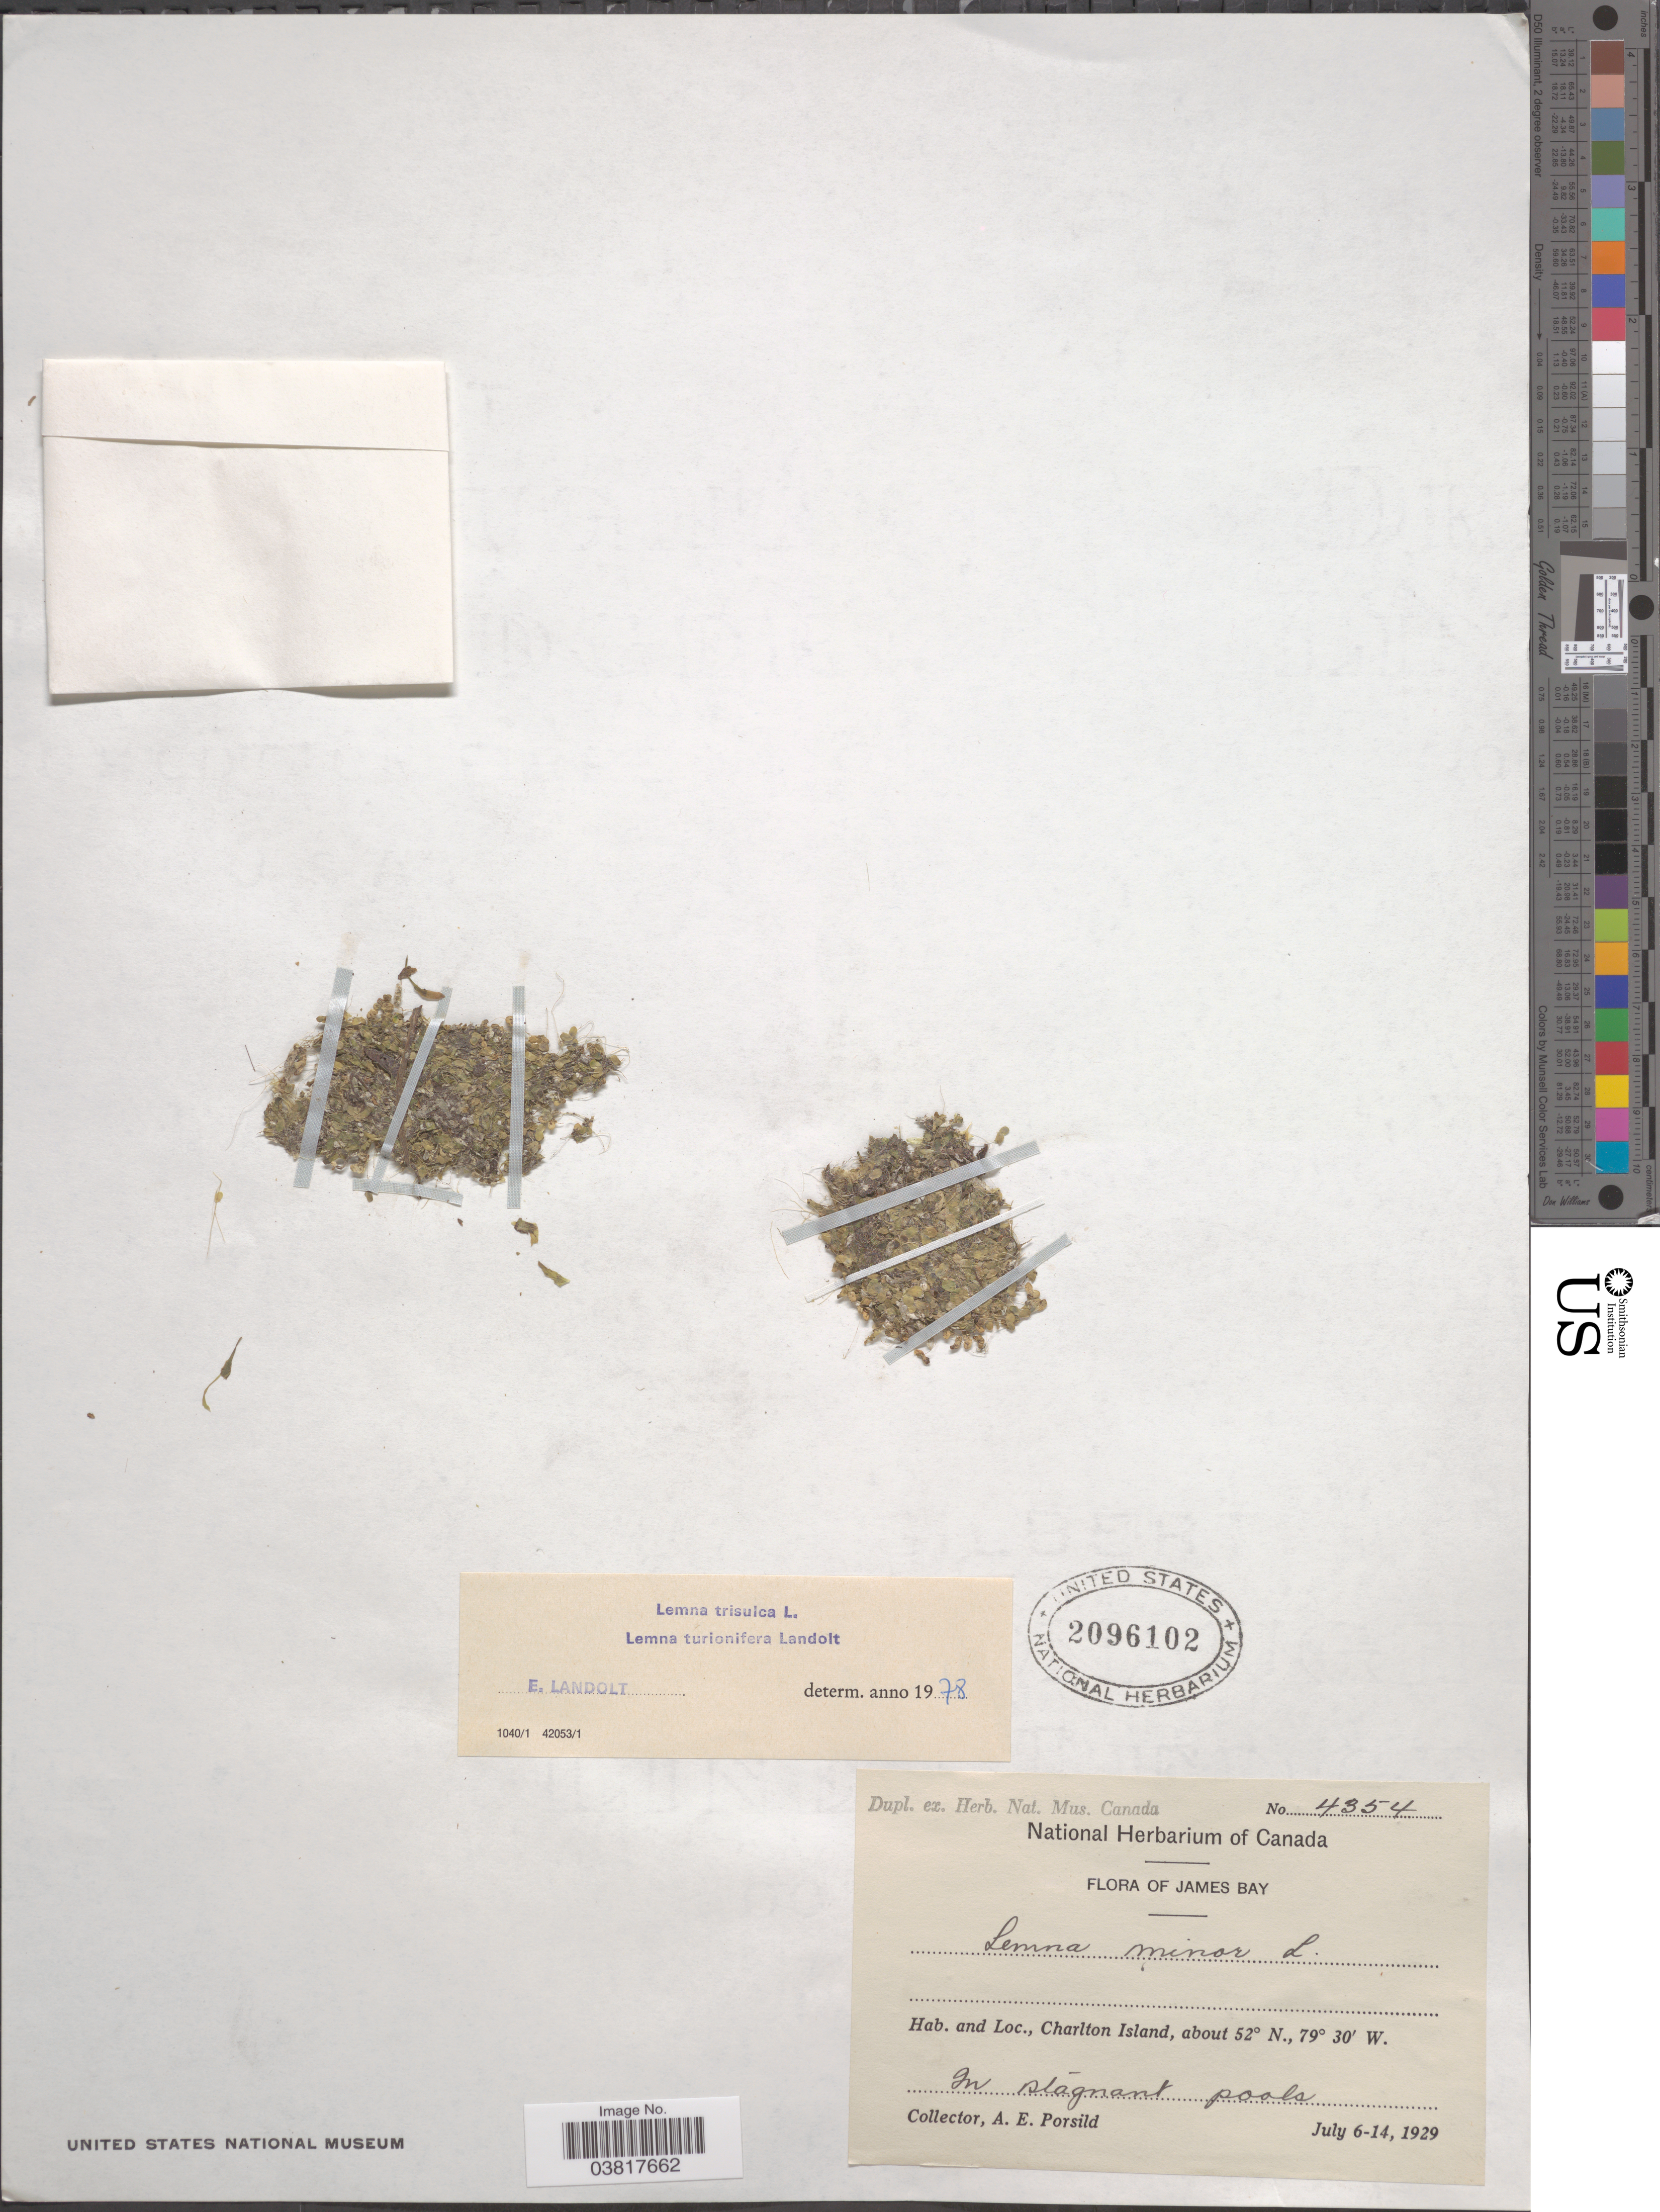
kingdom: Plantae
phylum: Tracheophyta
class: Liliopsida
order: Alismatales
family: Araceae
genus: Lemna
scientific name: Lemna trisulca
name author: L.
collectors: A. E. Porsild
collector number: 4354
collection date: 1929-07-06/1929-07-14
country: Canada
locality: James Bay. Charlton Island. In stagnant pools.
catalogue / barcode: US 2096102